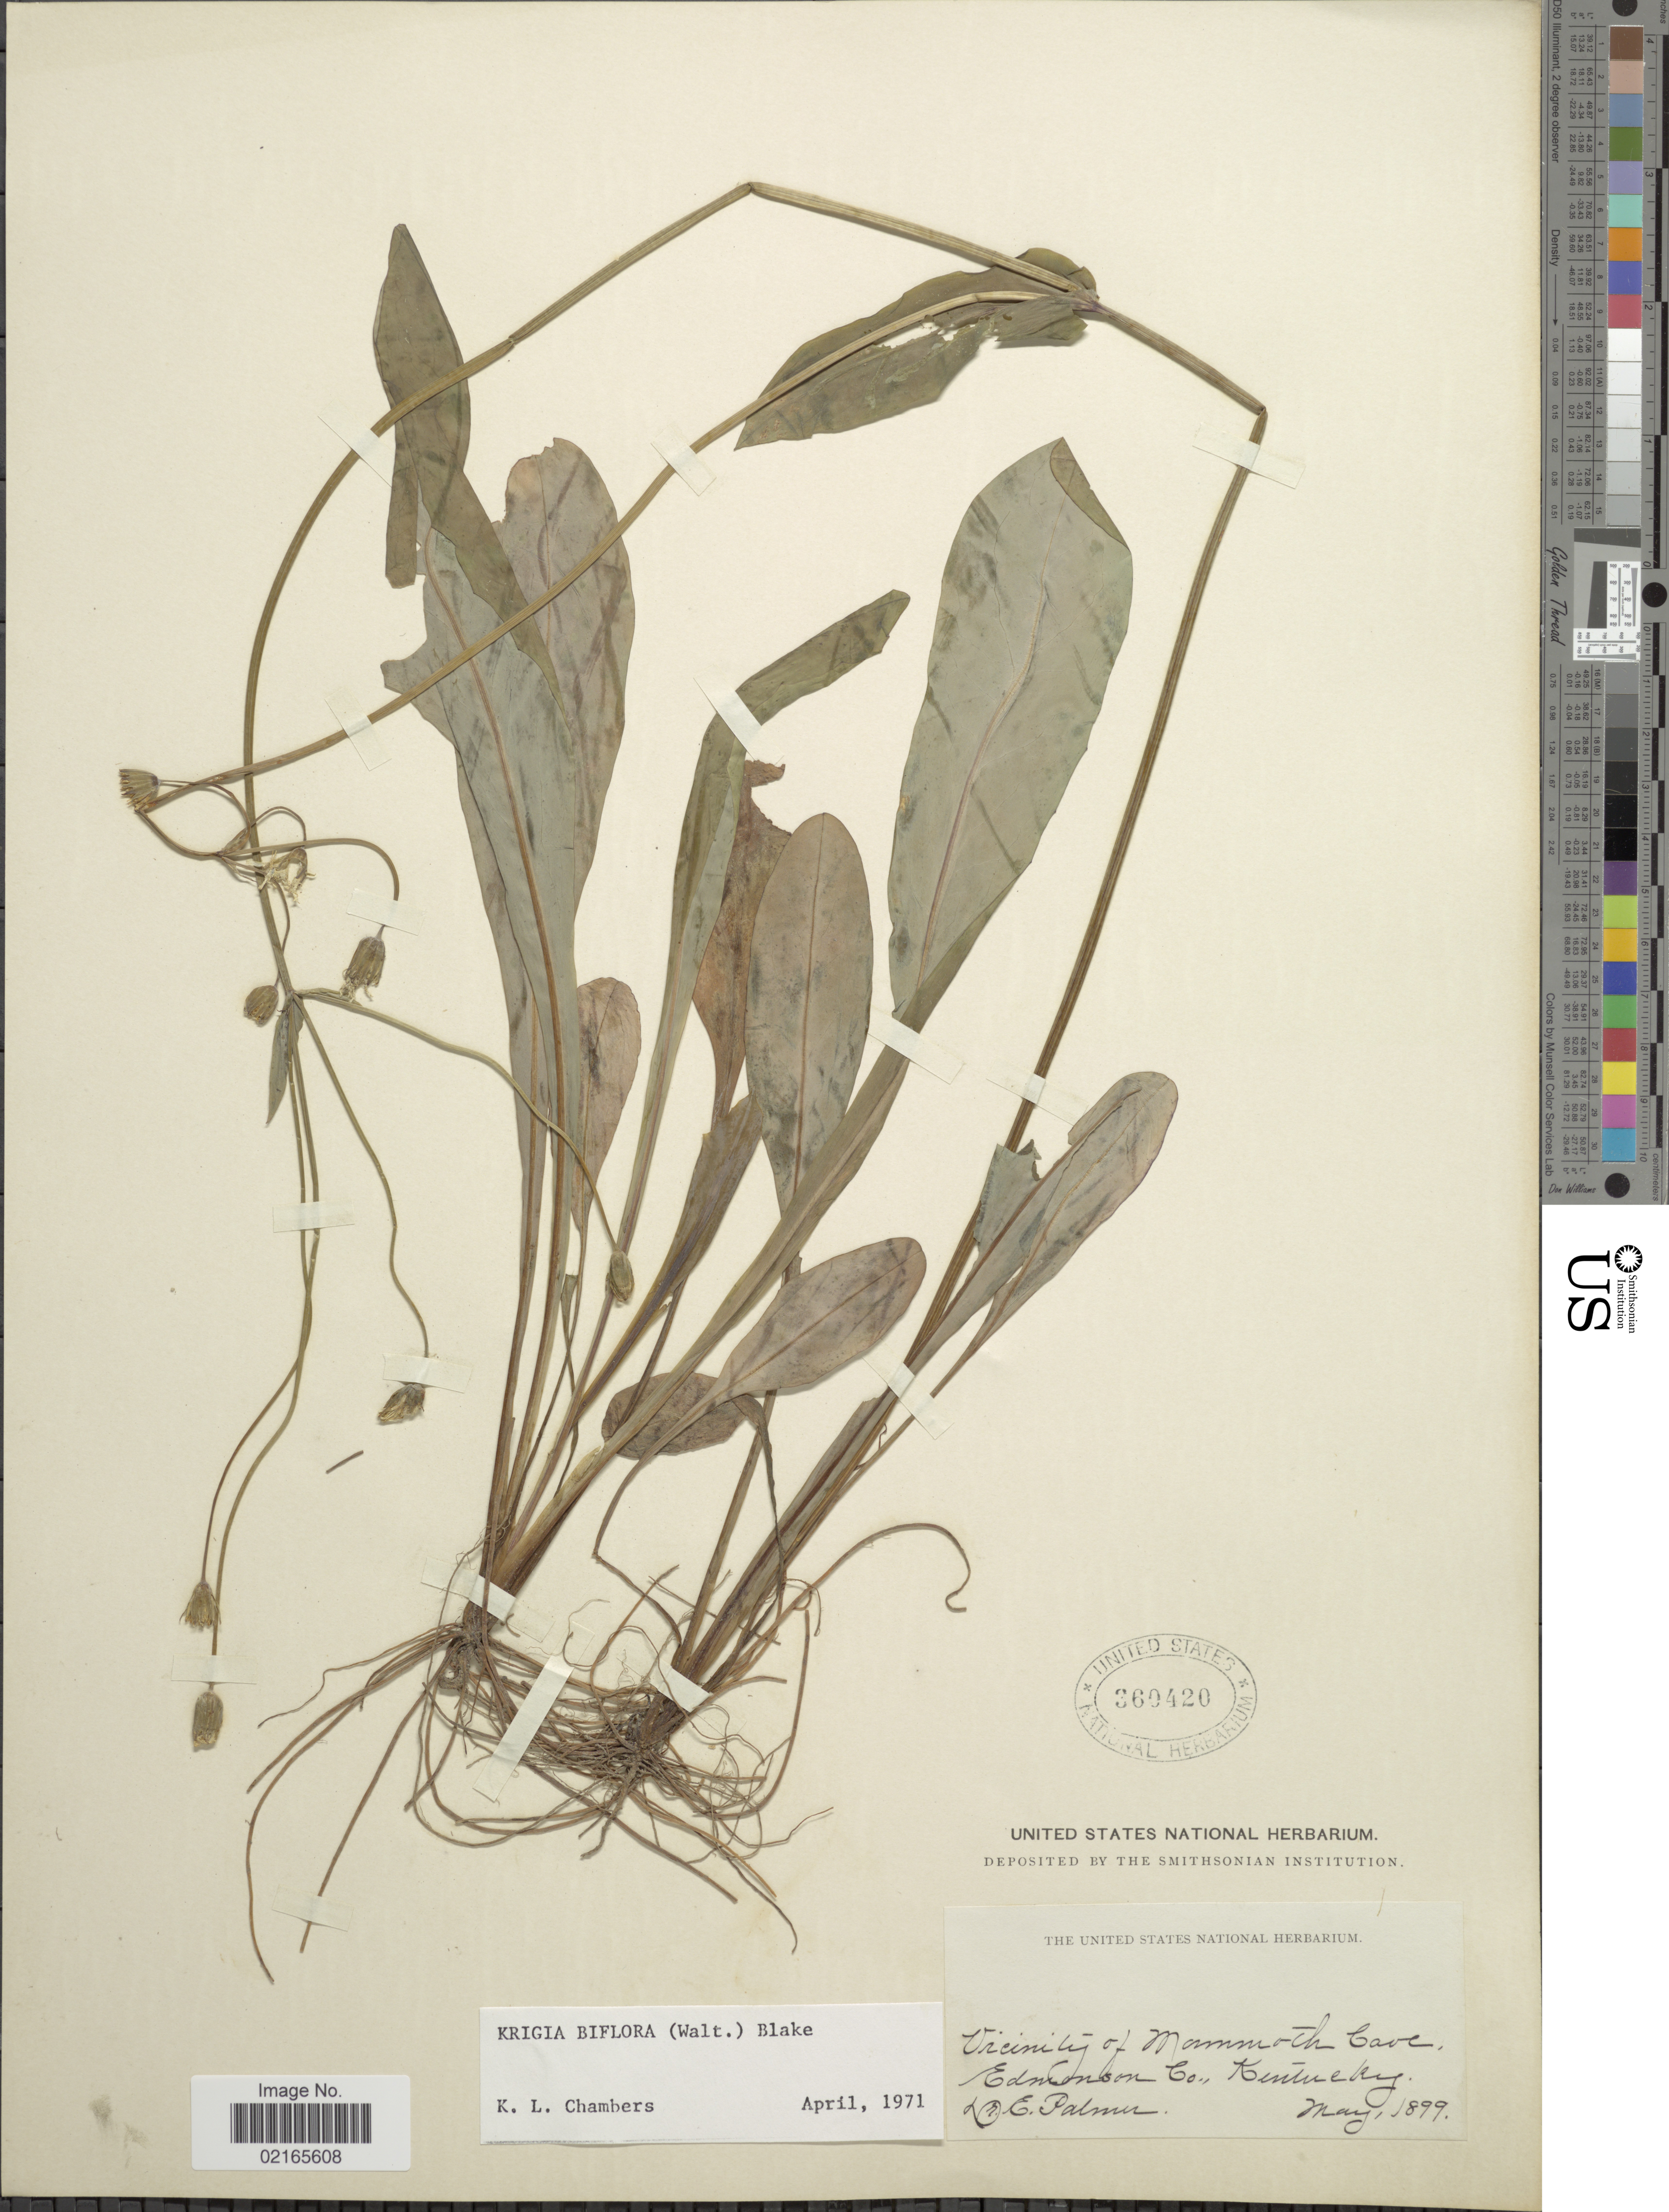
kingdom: Plantae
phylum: Tracheophyta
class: Magnoliopsida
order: Asterales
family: Asteraceae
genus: Krigia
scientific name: Krigia biflora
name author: (Walter) S.F. Blake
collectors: E. Palmer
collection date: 1899-05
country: United States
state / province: Kentucky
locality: Vicinity of Mammoth Cave, Edmonson Co.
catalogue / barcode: US 360420